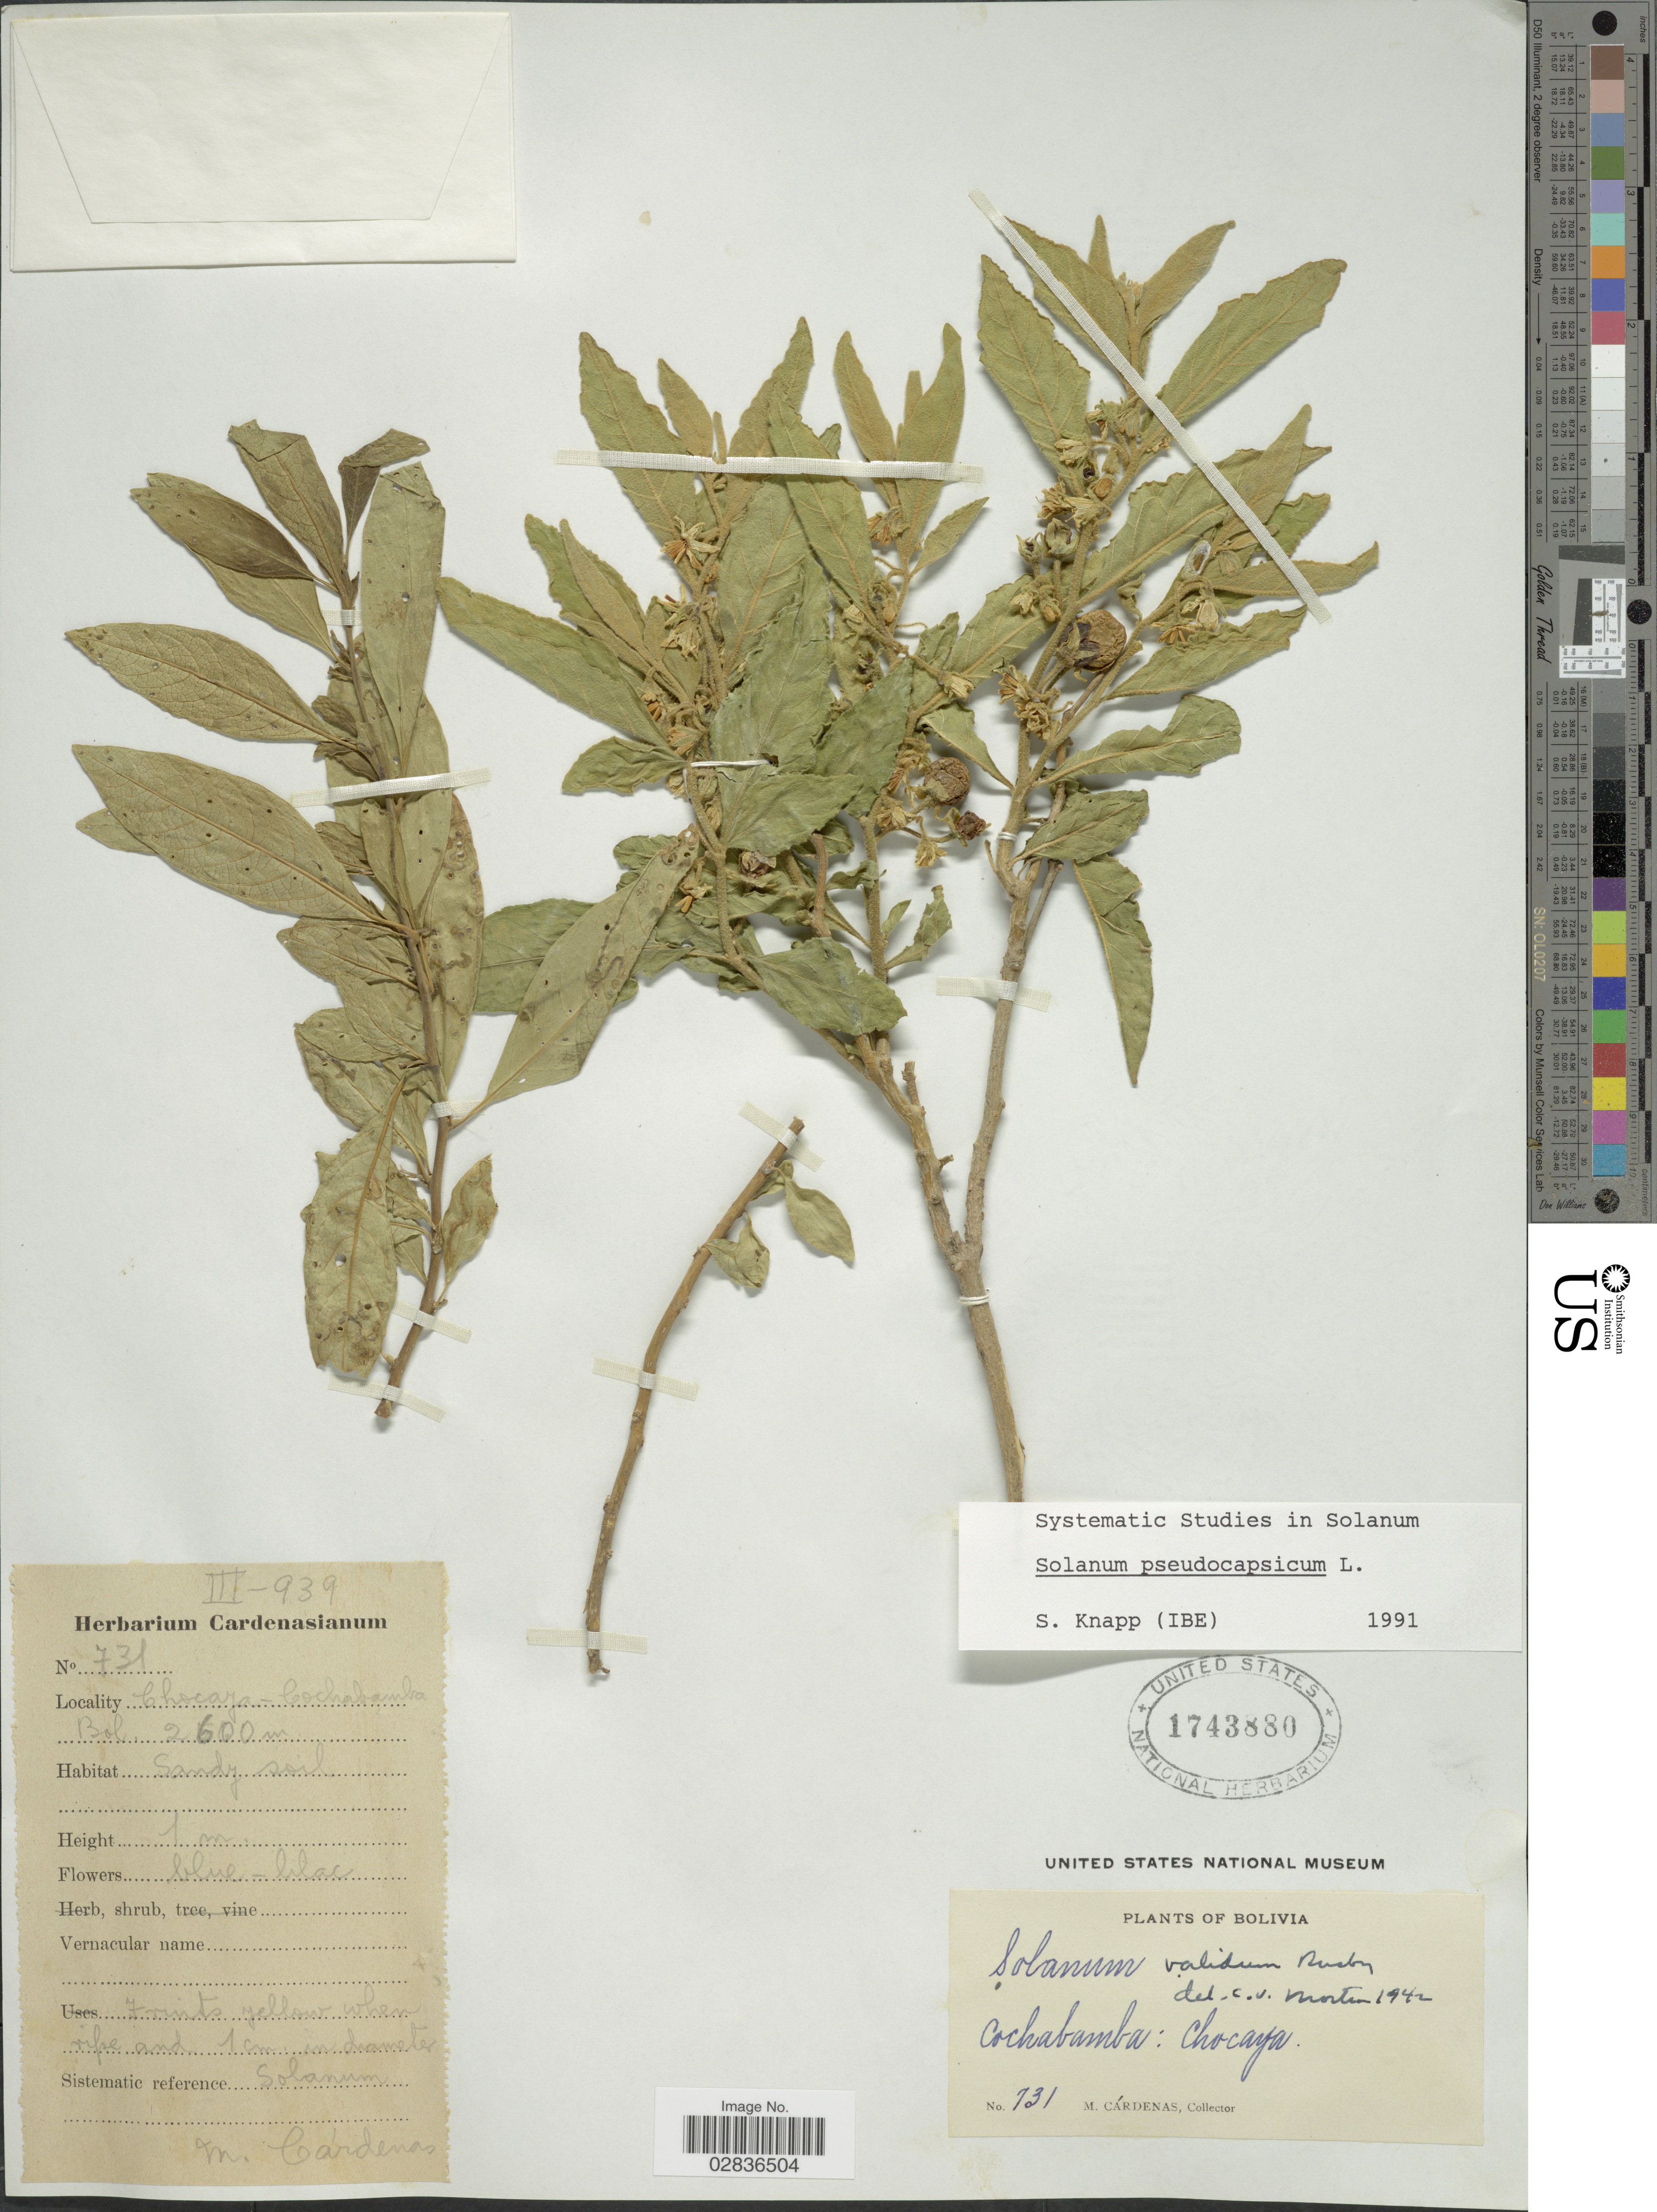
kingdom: Plantae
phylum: Tracheophyta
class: Magnoliopsida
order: Solanales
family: Solanaceae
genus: Solanum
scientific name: Solanum pseudocapsicum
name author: L.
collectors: M. Cárdenas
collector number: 731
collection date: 1939-03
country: Bolivia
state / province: Cochabamba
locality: Cochabamba: Chocaya.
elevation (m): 2600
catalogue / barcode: US 1743880